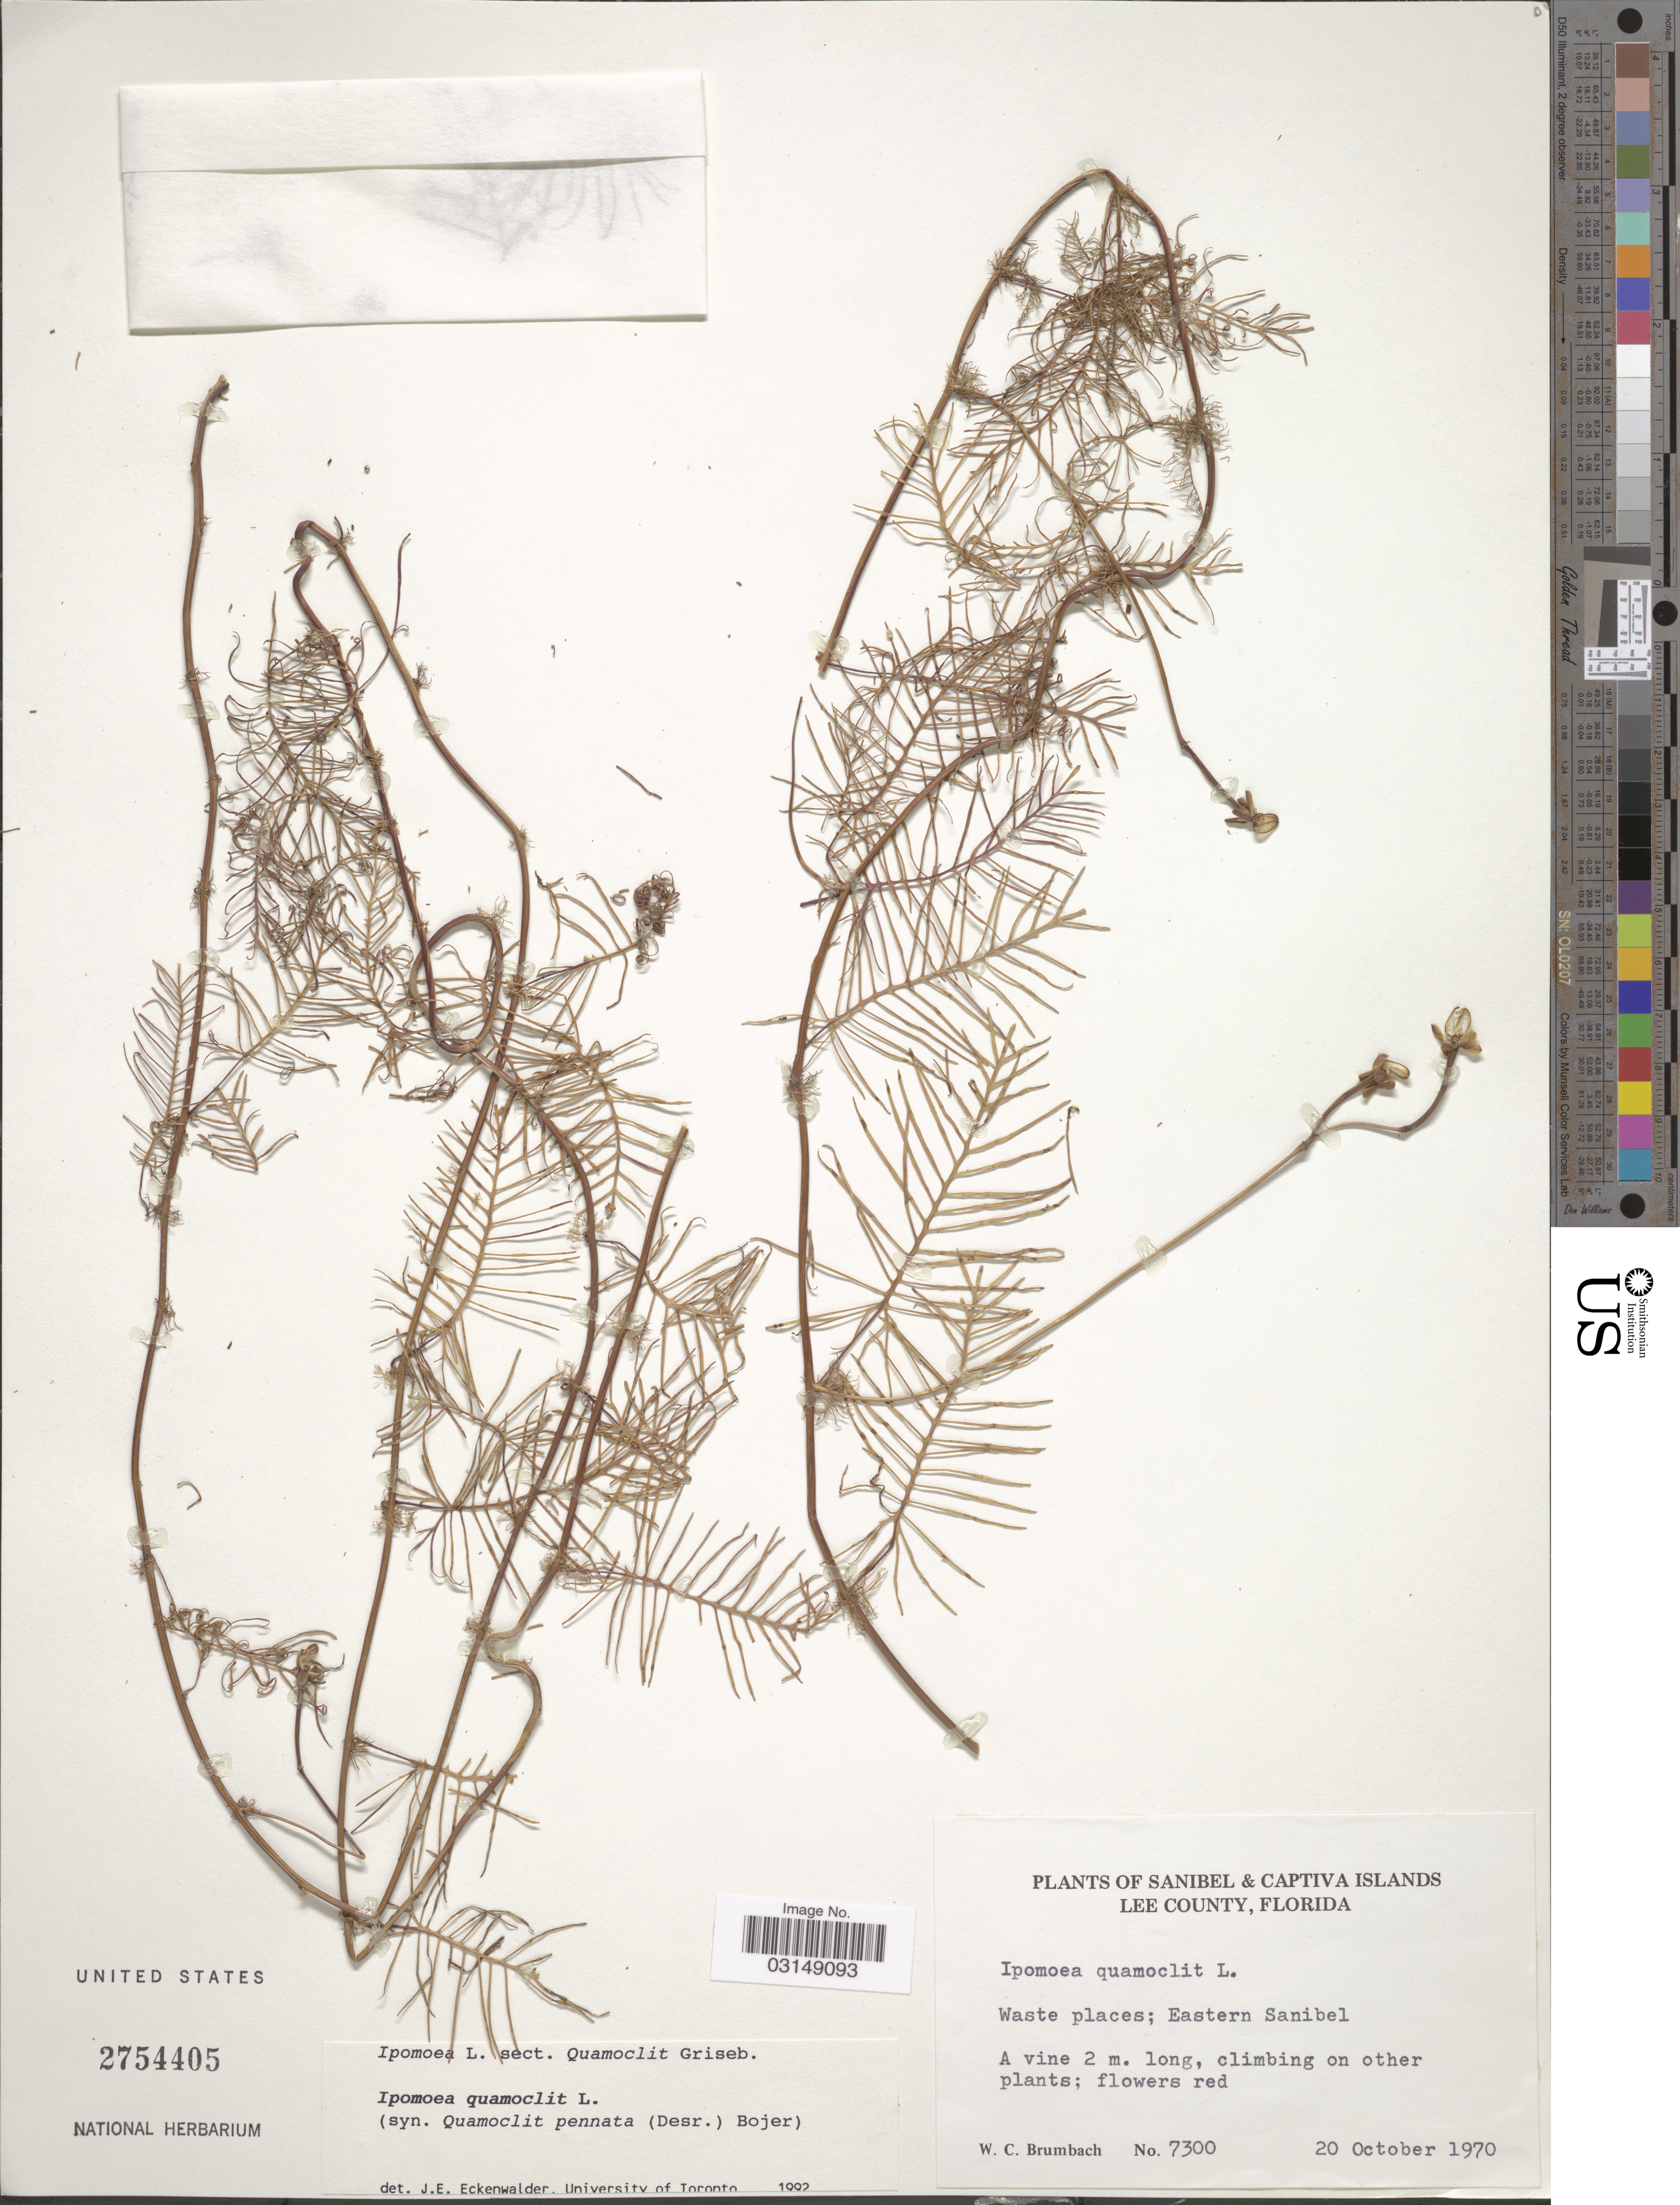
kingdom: Plantae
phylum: Tracheophyta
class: Magnoliopsida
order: Solanales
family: Convolvulaceae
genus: Ipomoea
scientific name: Ipomoea quamoclit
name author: L.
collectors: W. C. Brumbach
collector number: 7300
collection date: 1970-10-20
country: United States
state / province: Florida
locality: Sanibel & Captiva Islands, Lee County. Waste places; Eastern Sanibel.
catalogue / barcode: US 2754405